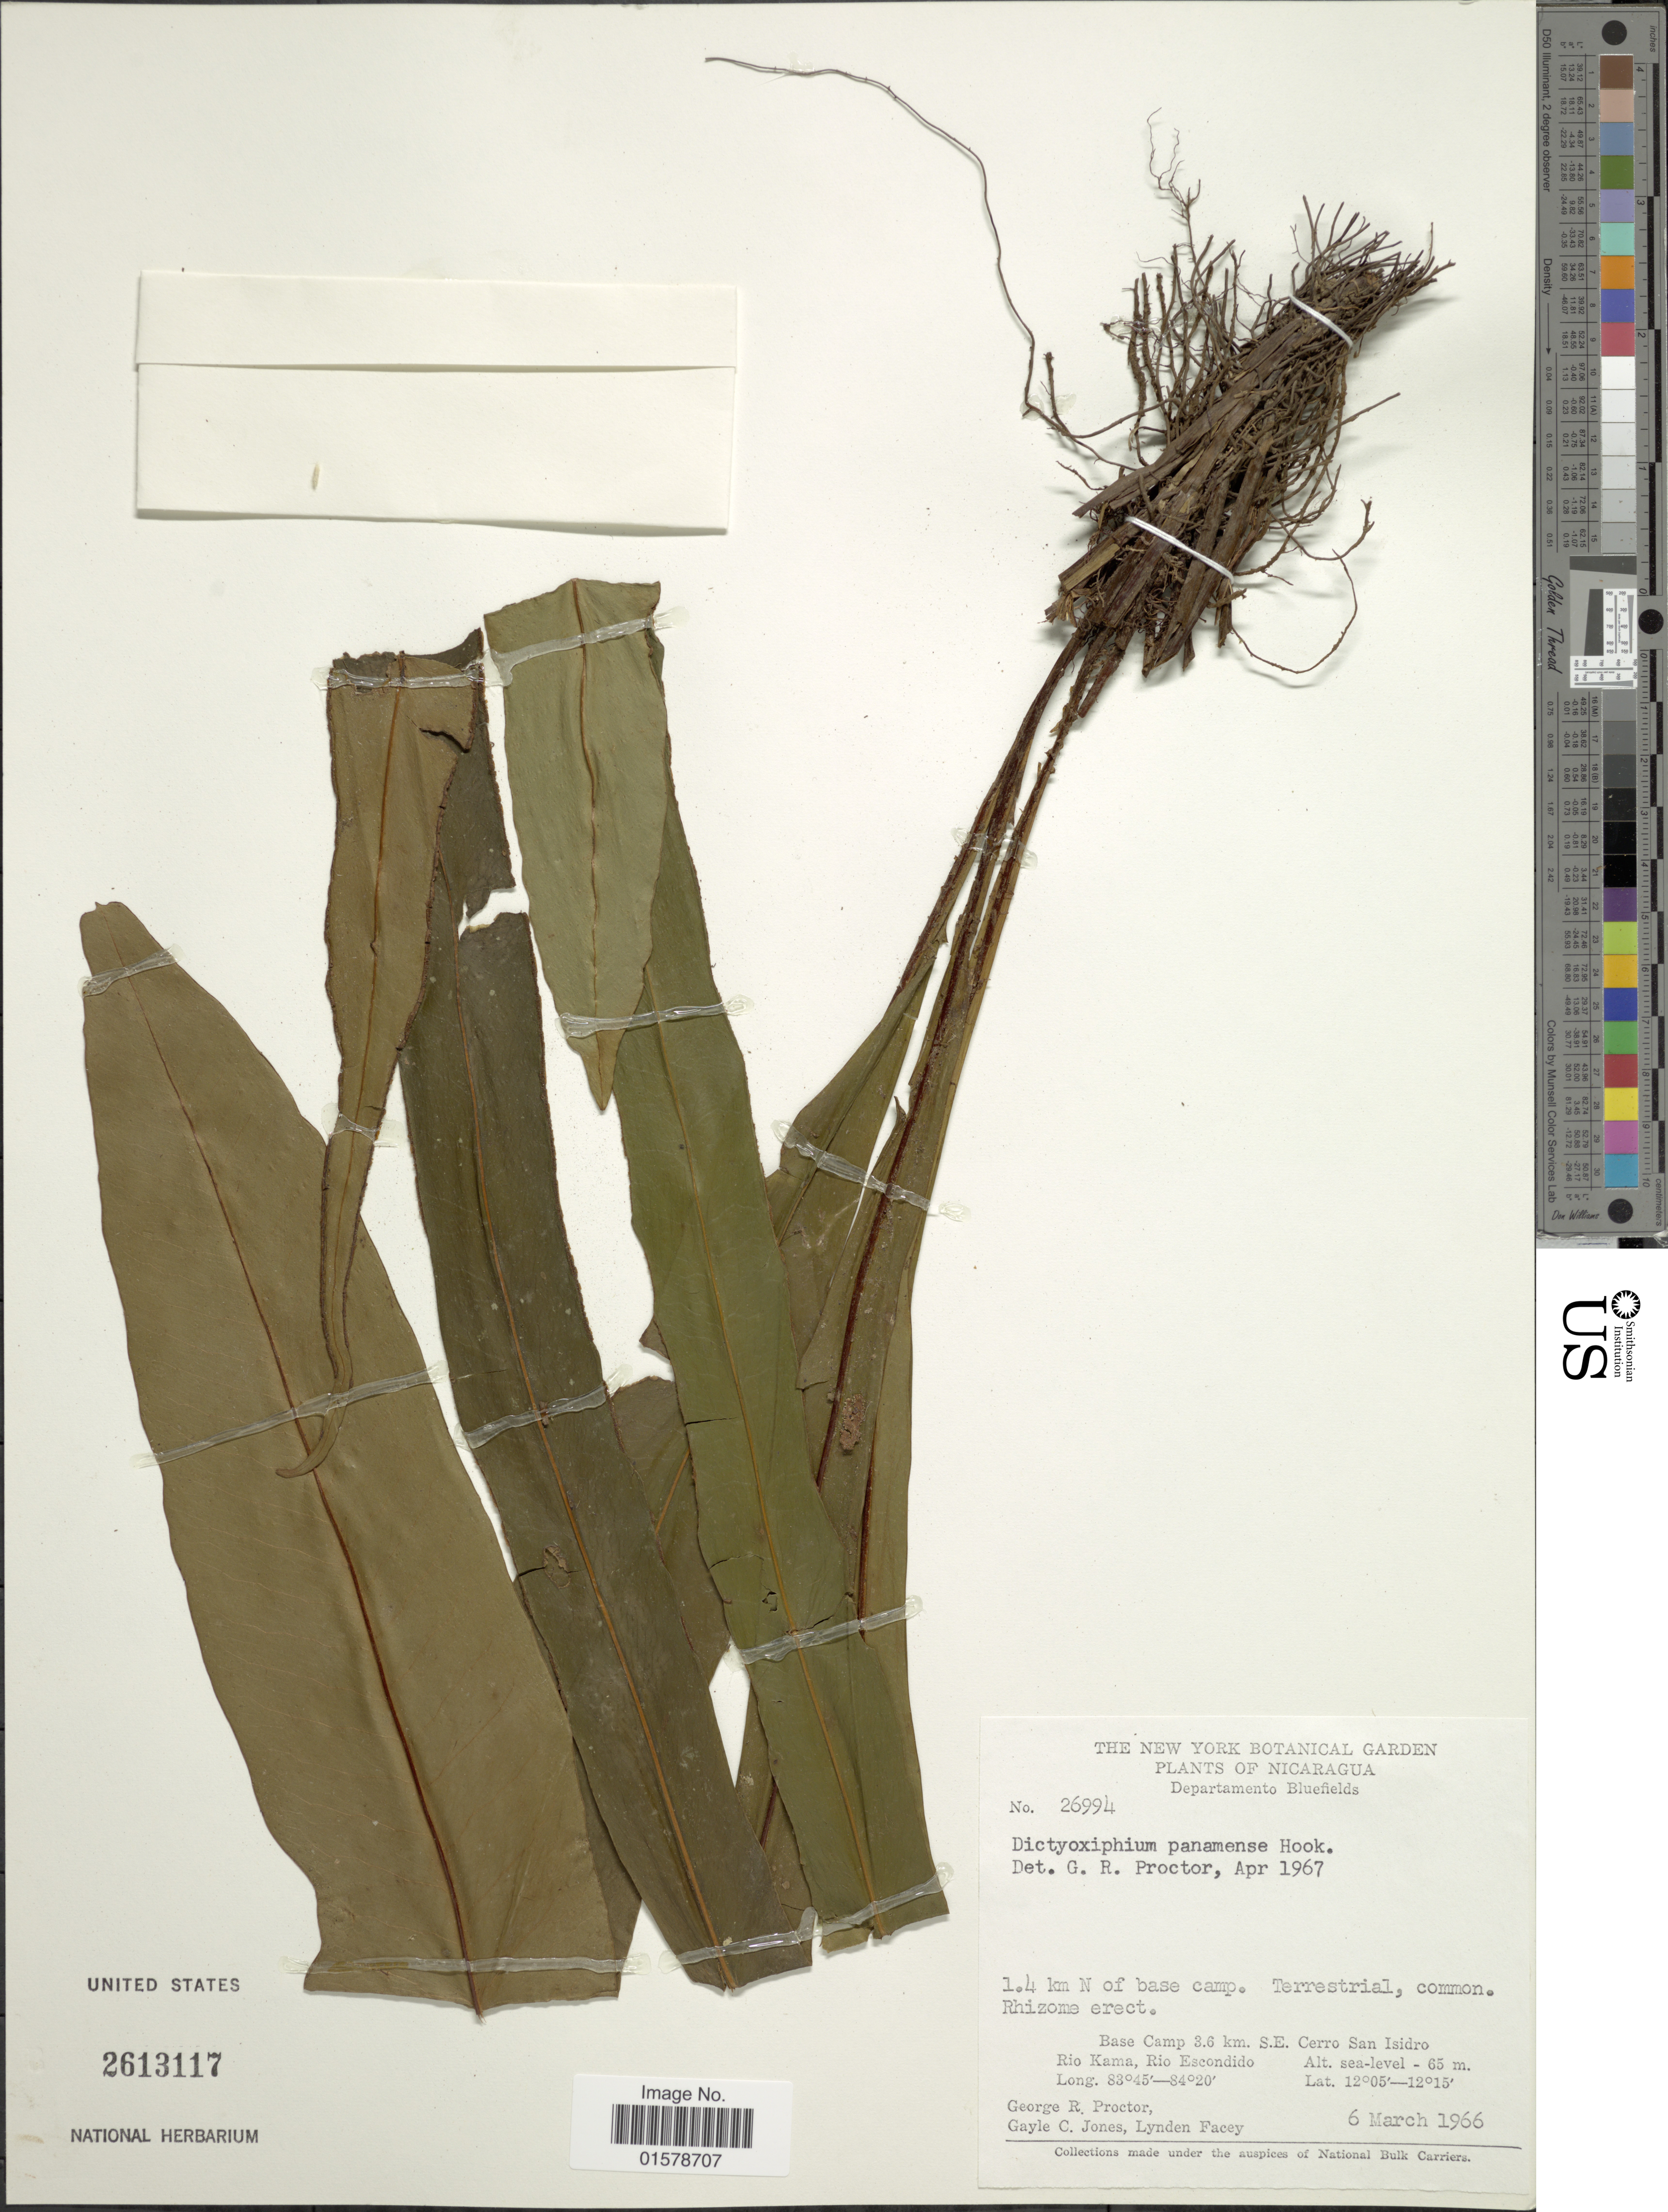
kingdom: Plantae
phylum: Tracheophyta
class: Polypodiopsida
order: Polypodiales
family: Tectariaceae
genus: Tectaria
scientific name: Tectaria panamensis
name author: (Hook.) R.M. Tryon & A.F. Tryon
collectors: G. R. Proctor, G. C. Jones & L. Facey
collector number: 26994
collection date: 1966-03-06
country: Nicaragua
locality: Nicaragua, 1.4 km N of base camp. Base Camp 3.6 km. S.E. Cerro San Isidro, Rio Kama, Rio Escondido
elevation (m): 65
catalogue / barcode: US 2613117